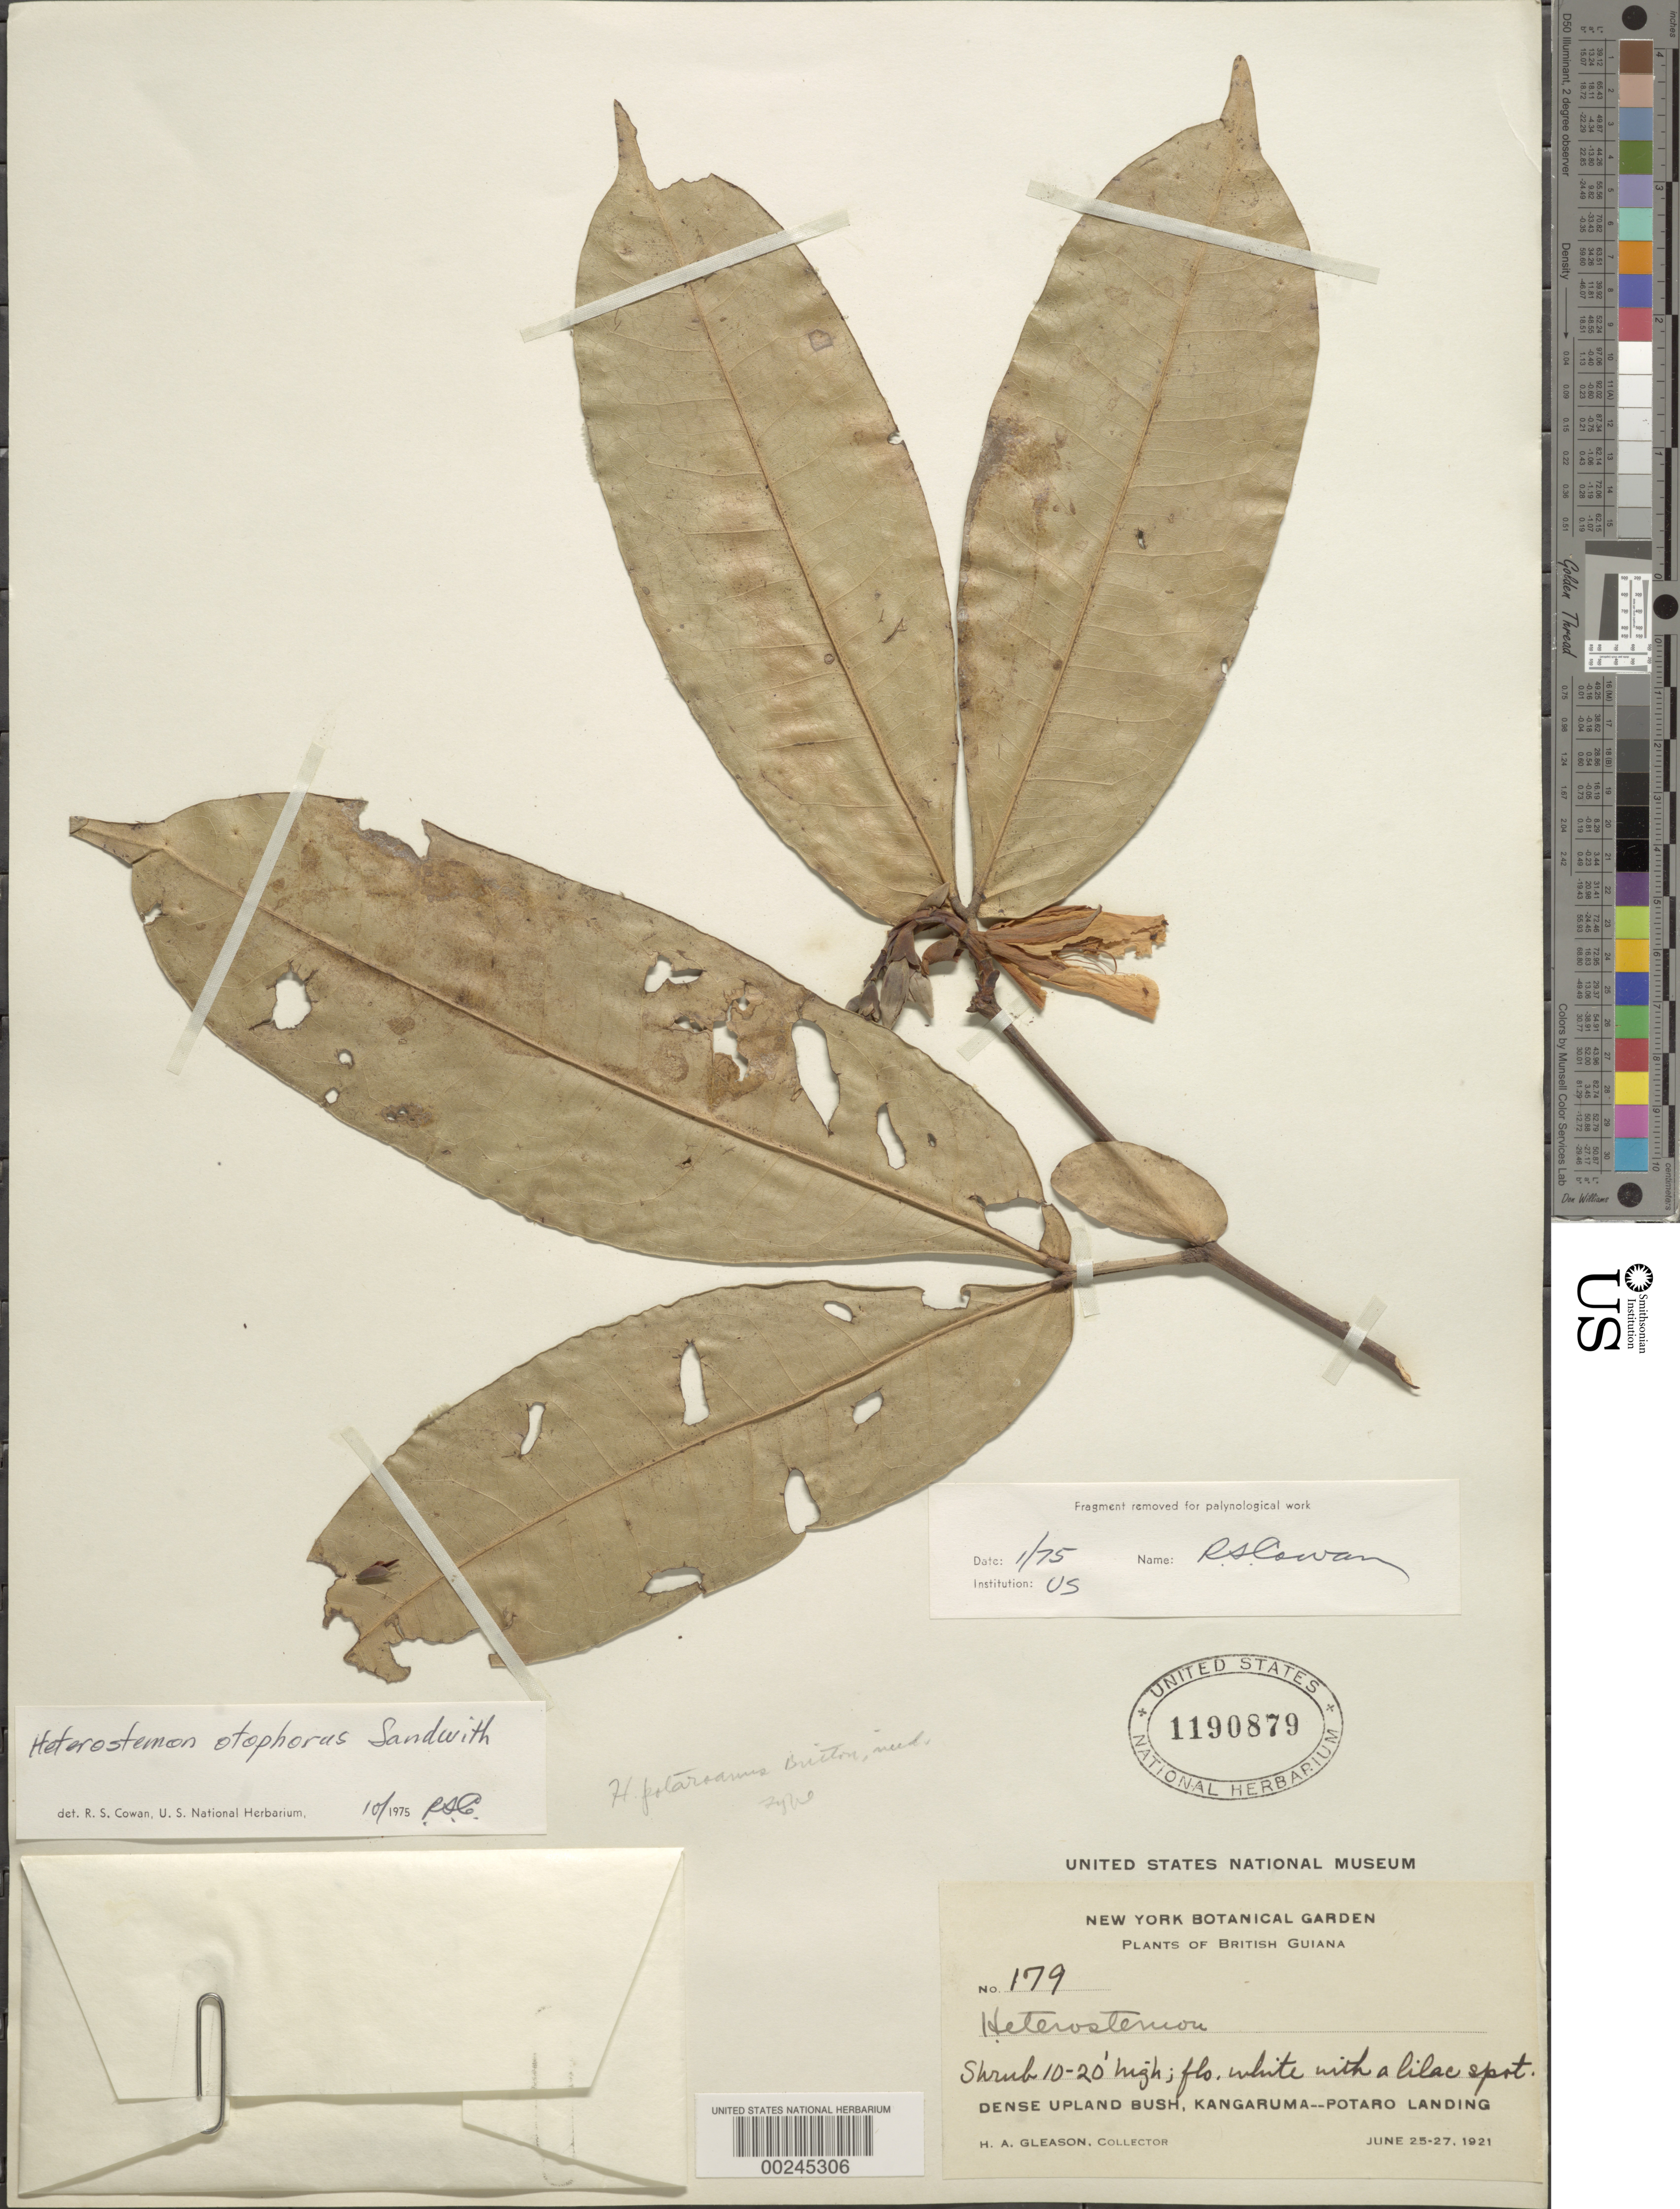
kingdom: Plantae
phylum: Tracheophyta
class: Magnoliopsida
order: Fabales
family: Fabaceae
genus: Heterostemon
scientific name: Heterostemon sp.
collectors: H. A. Gleason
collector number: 179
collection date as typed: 25 Jun 1921 to 27 Jun 1921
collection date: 1921-06-25/1921-06-27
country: Guyana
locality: Kangaruma -- potaro landing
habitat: Dense upland bush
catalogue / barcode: US 1190879